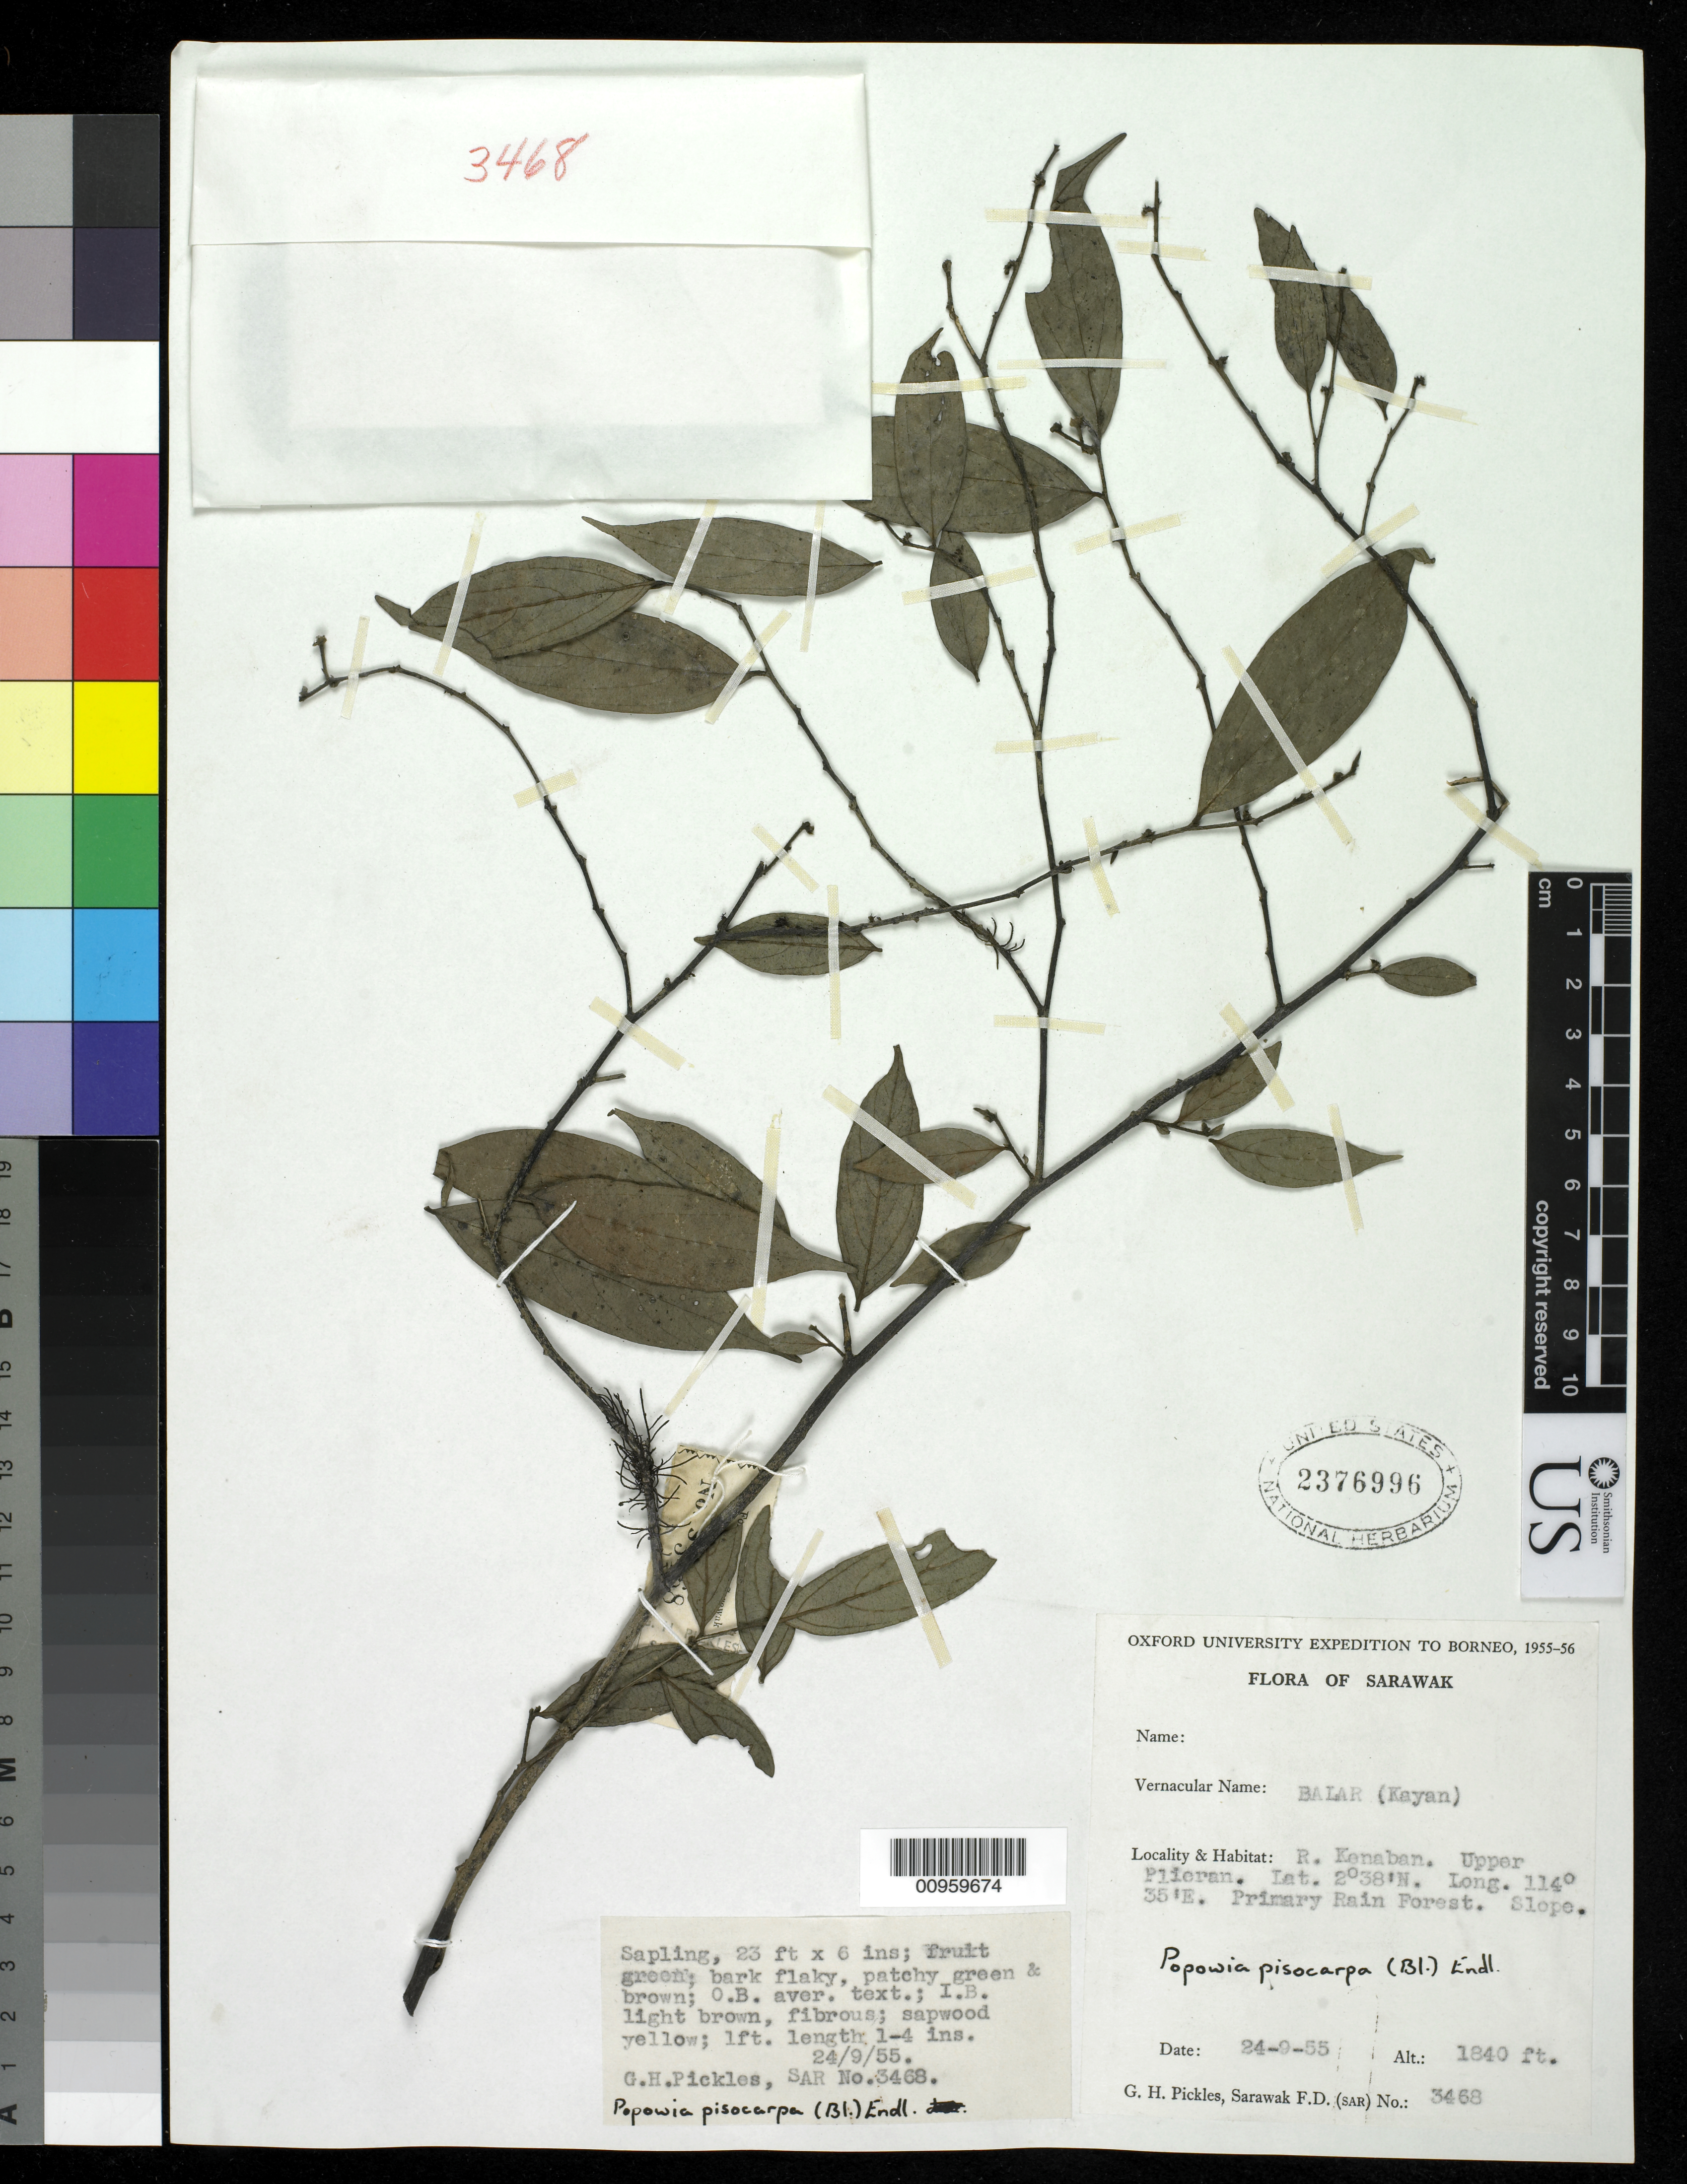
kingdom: Plantae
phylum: Tracheophyta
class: Magnoliopsida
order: Magnoliales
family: Annonaceae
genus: Popowia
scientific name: Popowia pisocarpa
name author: (Blume) Endl.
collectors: G. Pickles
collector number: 3468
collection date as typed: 24 Sep 1955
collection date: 1955-09-24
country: Malaysia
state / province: Sarawak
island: Borneo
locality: R. Kenaban, Upper Plieran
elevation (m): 561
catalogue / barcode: US 2376996